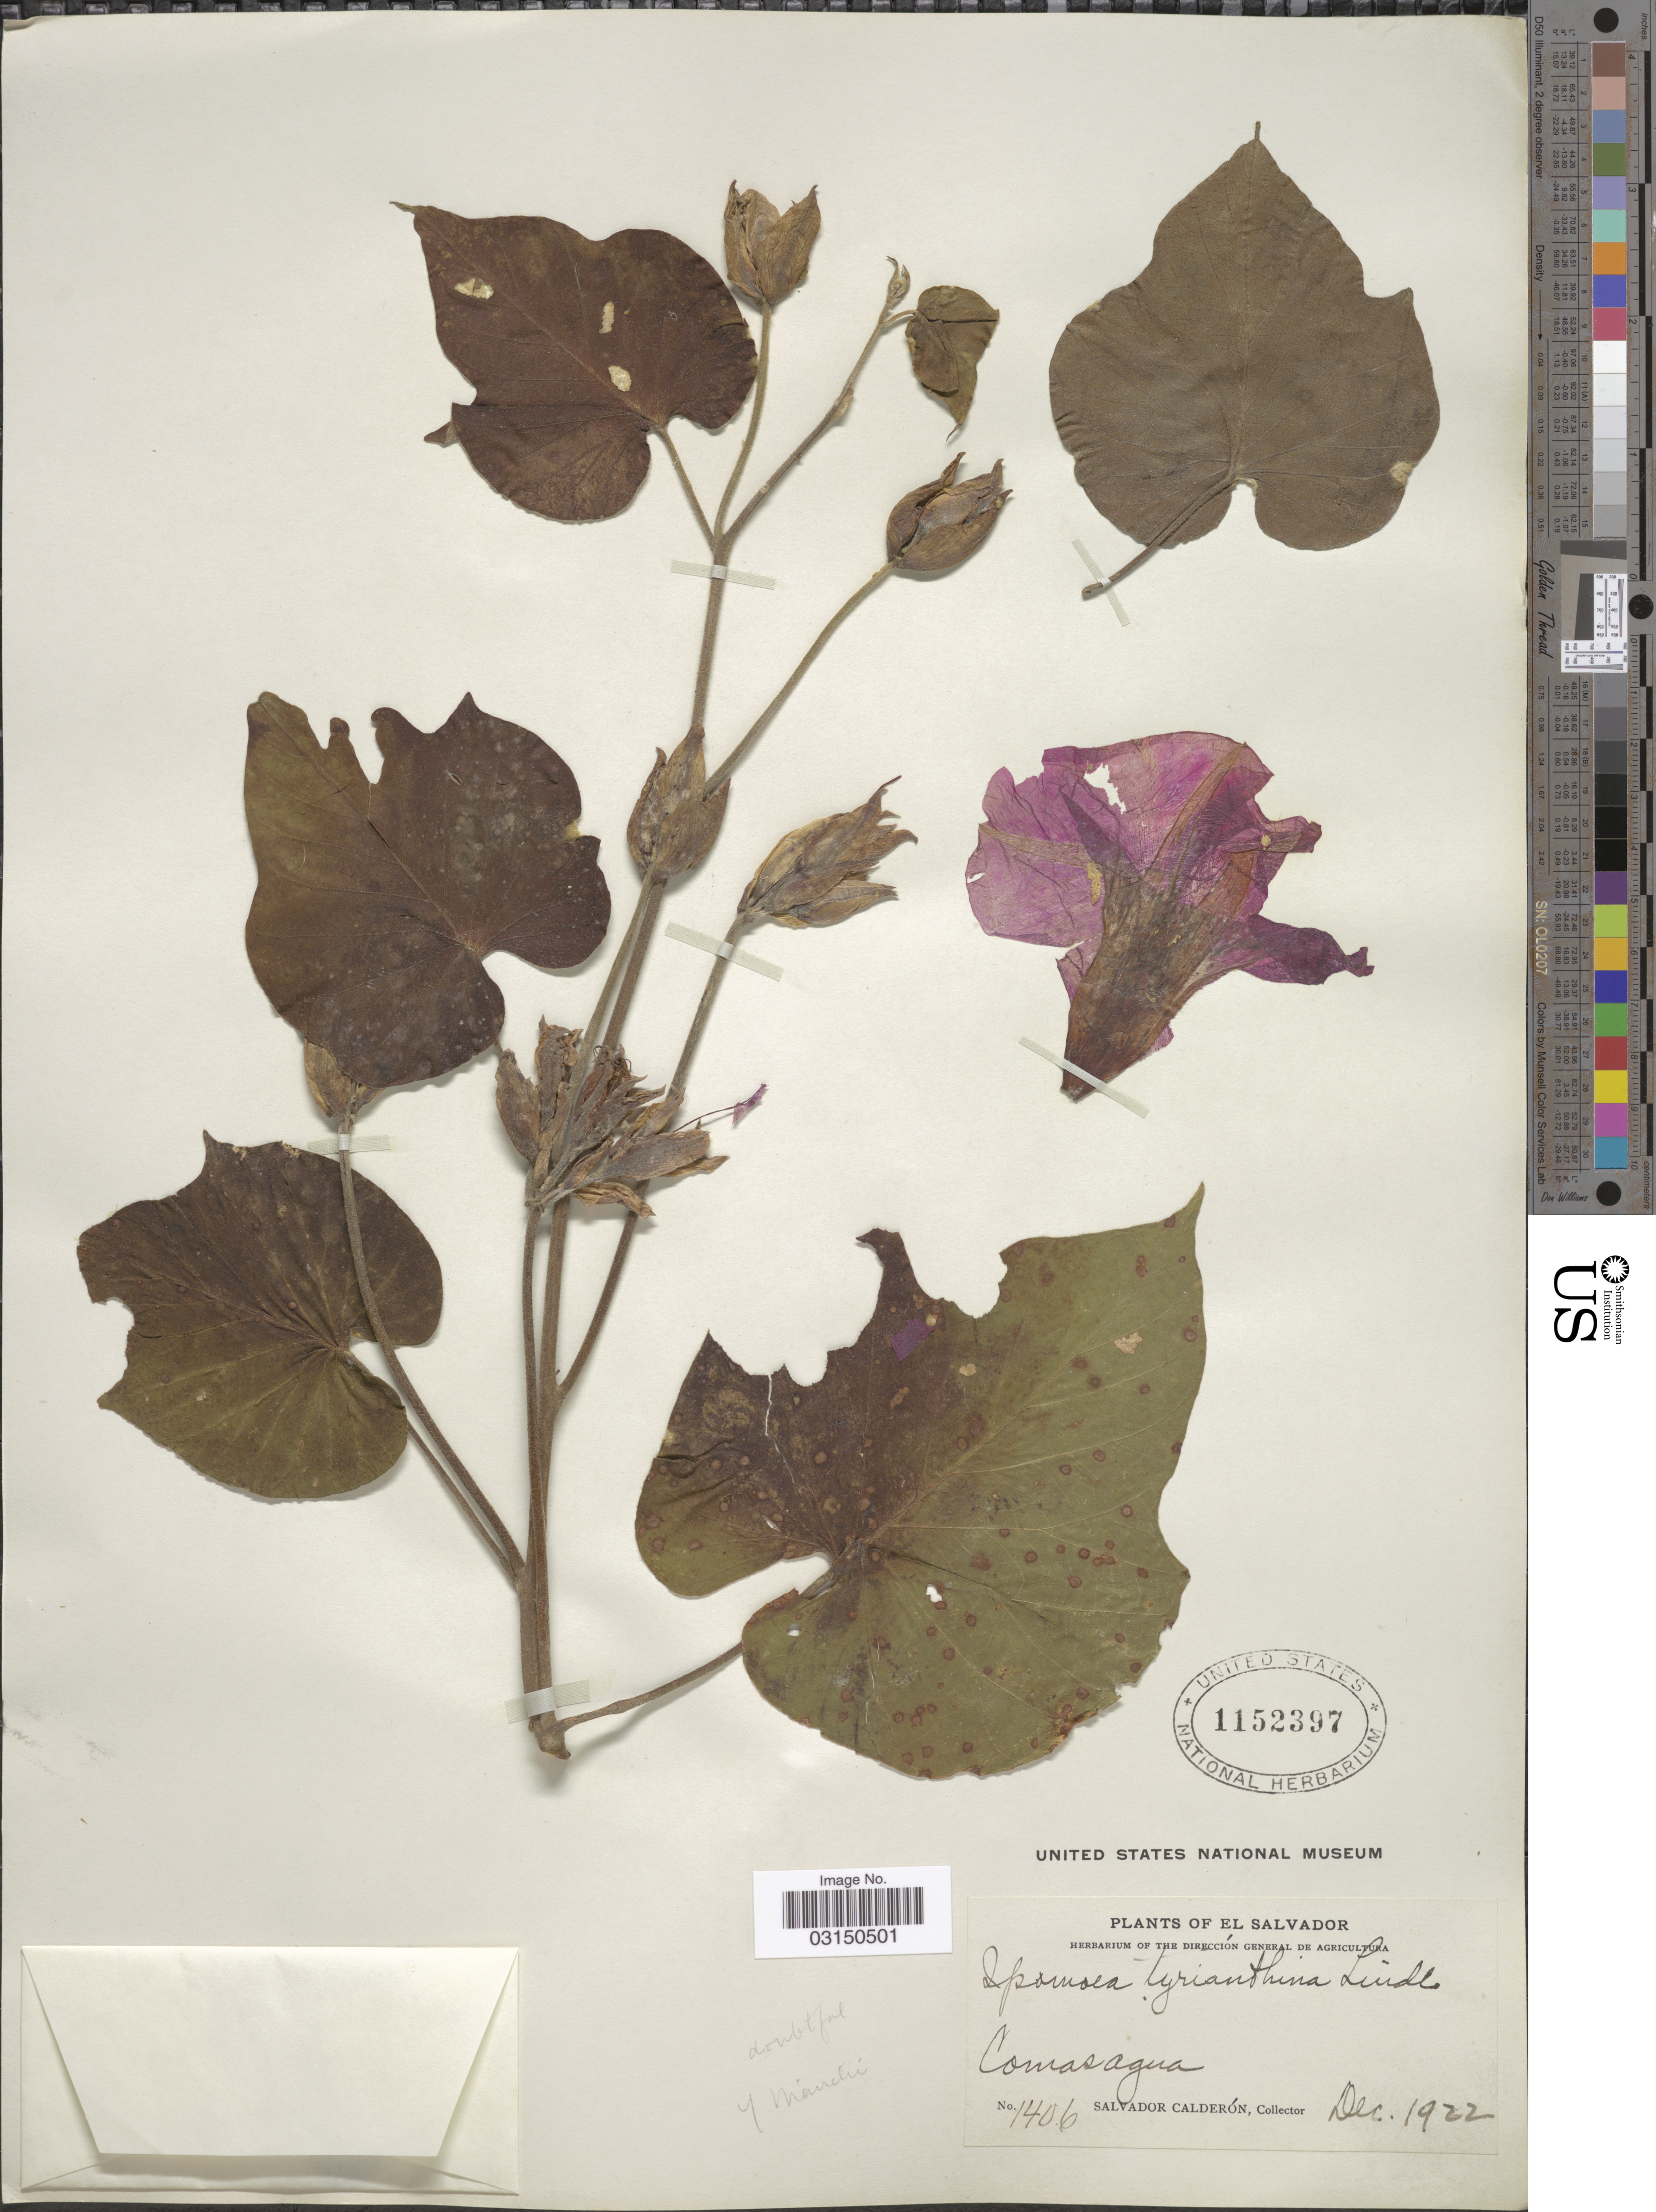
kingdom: Plantae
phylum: Tracheophyta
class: Magnoliopsida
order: Solanales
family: Convolvulaceae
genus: Ipomoea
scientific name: Ipomoea mairetii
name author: Choisy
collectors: S. Calderón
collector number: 1406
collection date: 1922-12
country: El Salvador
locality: Comasagua.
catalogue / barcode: US 1152397